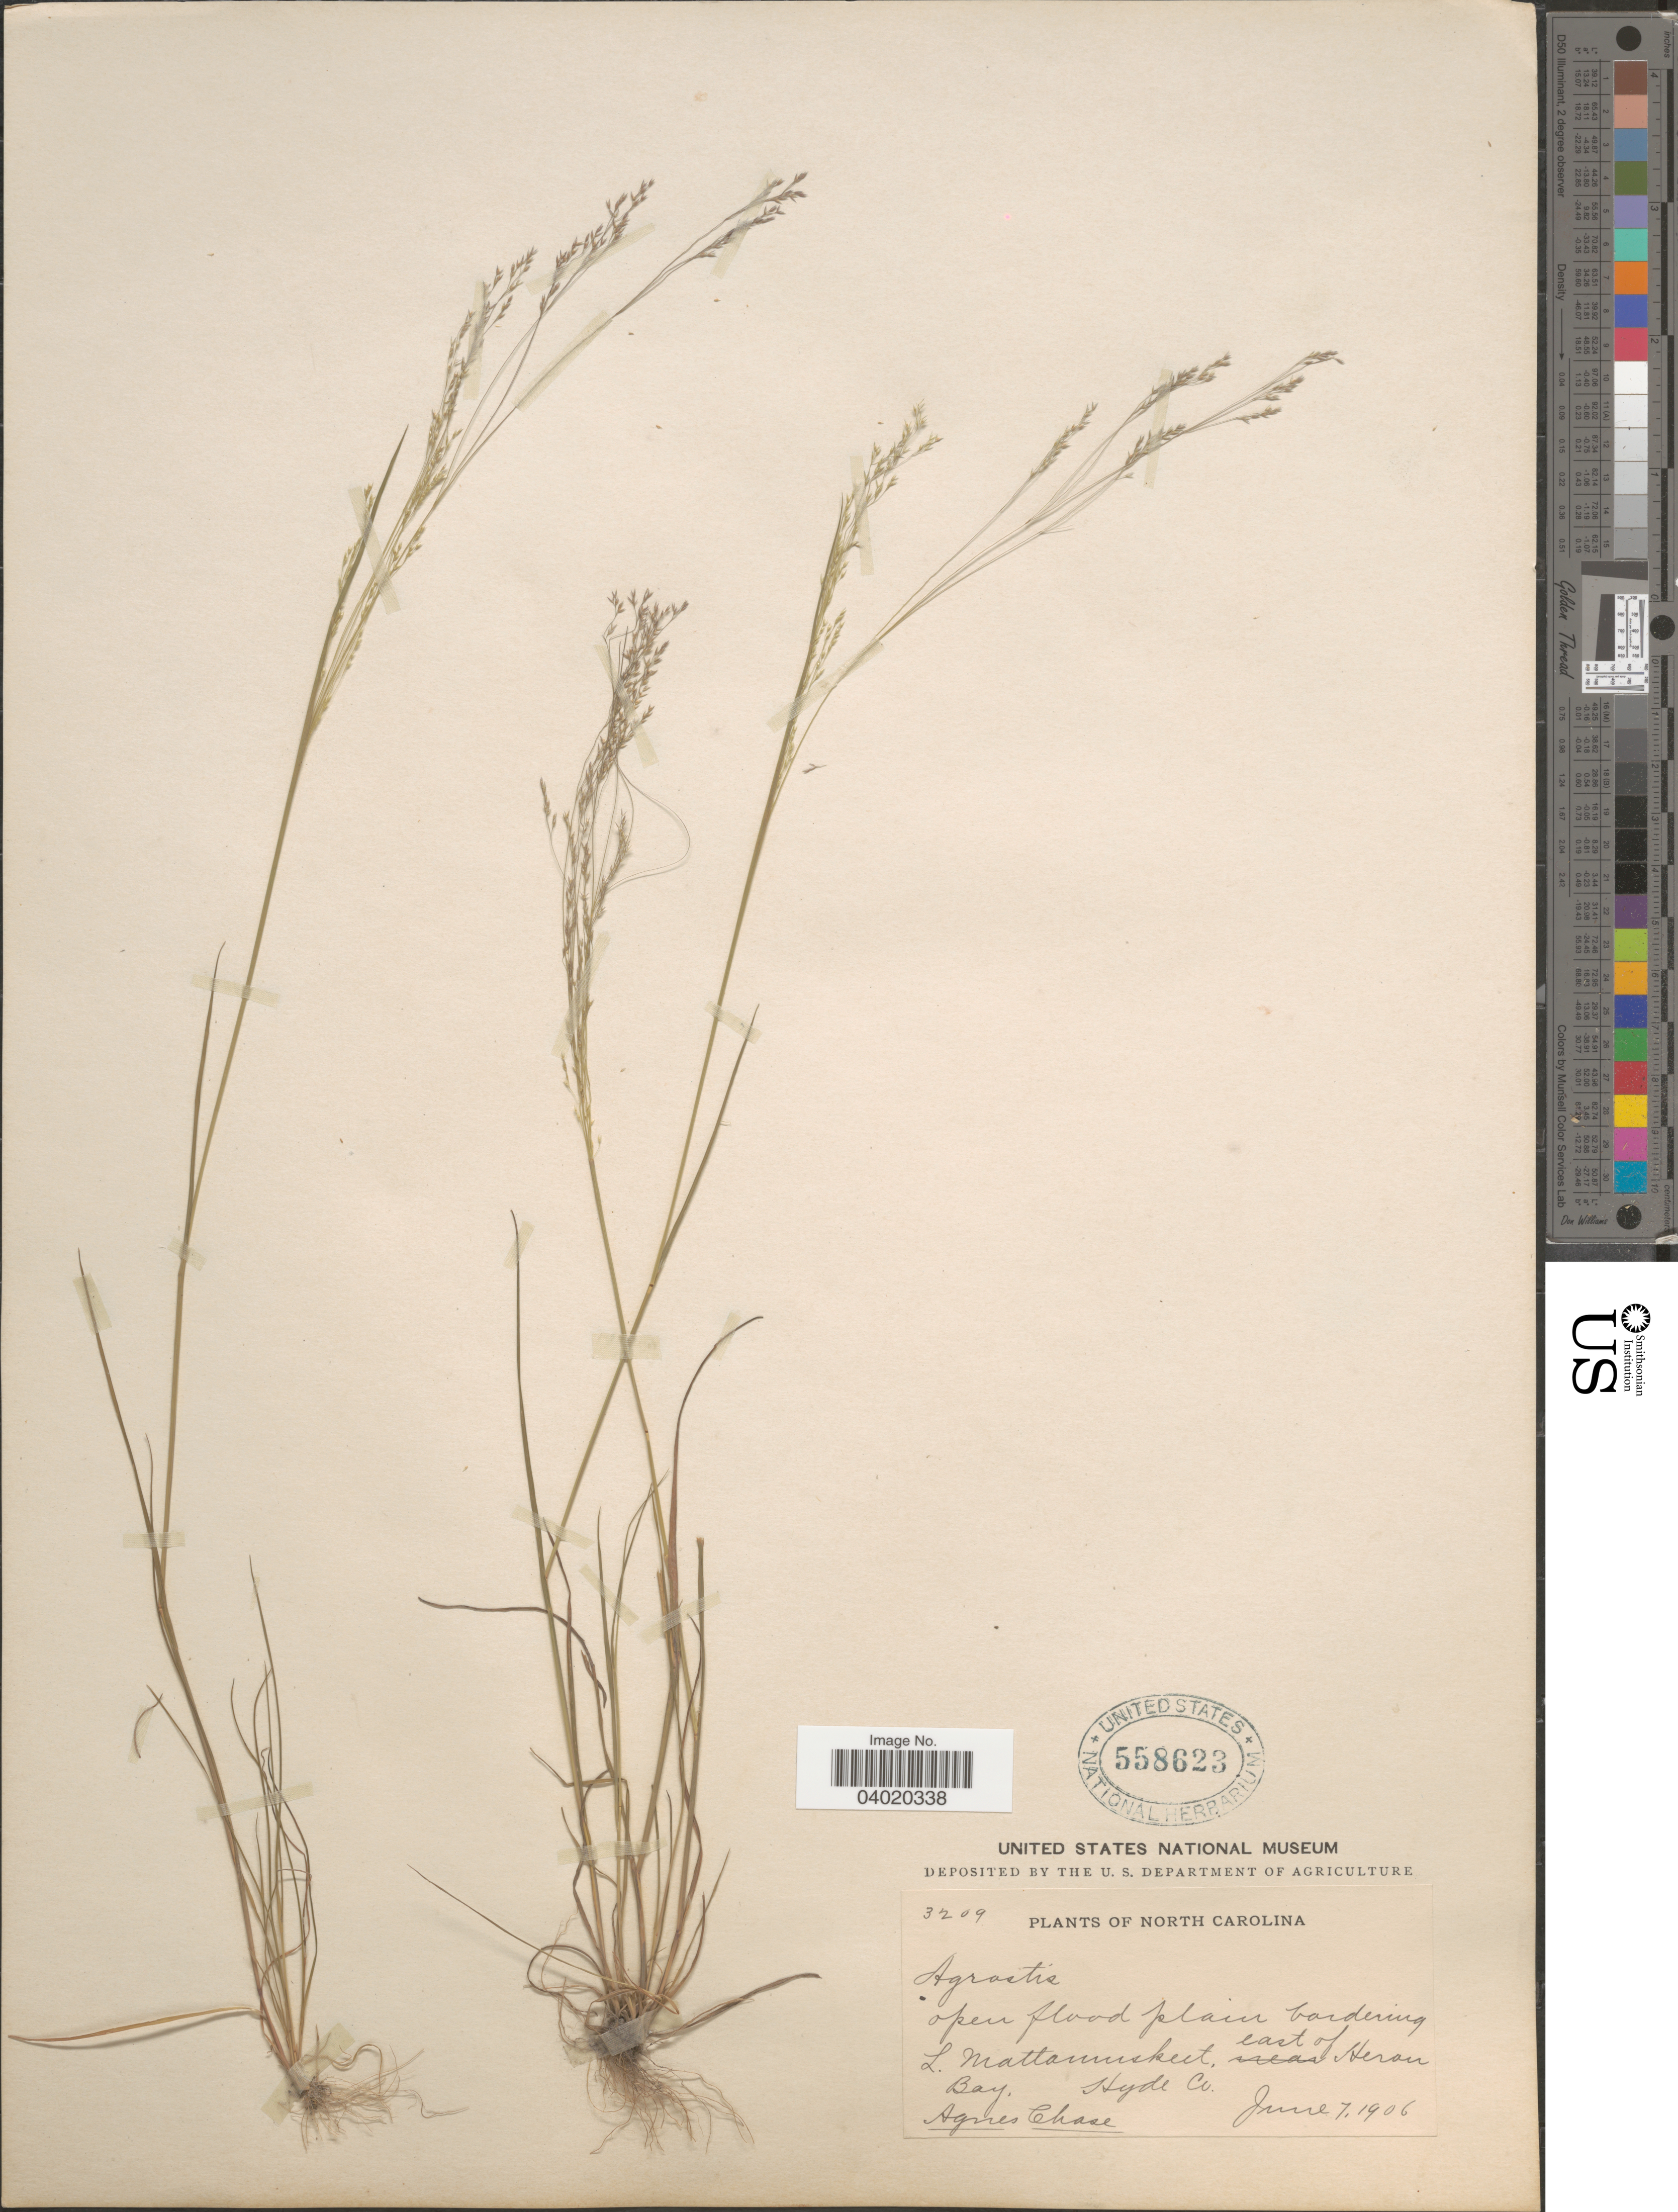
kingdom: Plantae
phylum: Tracheophyta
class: Liliopsida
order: Poales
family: Poaceae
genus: Agrostis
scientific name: Agrostis hyemalis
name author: (Walter) Britton et al.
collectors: A. Chase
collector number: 3209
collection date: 1906-06-07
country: United States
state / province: North Carolina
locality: Open flood plain bordering L. Mattamuskeet, east of Heron Bay, Hyde Co.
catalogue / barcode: US 558623